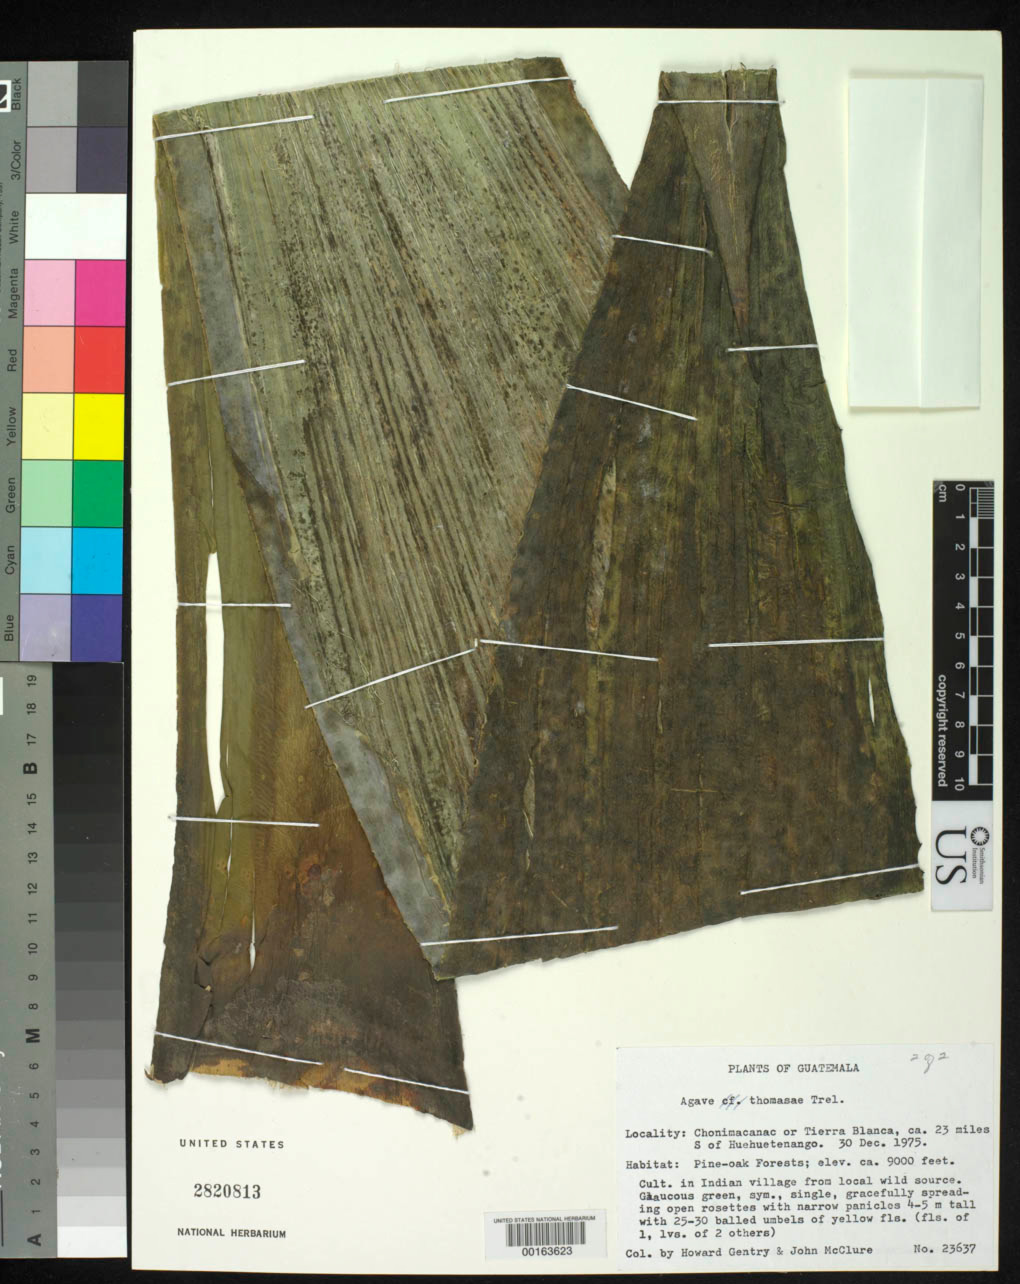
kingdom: Plantae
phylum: Tracheophyta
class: Liliopsida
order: Asparagales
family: Asparagaceae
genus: Agave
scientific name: Agave thomasiae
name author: Trel.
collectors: H. S. Gentry & J. McClure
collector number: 23637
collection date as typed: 30 Dec 1975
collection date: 1975-12-30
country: Guatemala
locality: S of Huehuetenango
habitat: Pine oak forests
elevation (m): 2743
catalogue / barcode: US 2820813